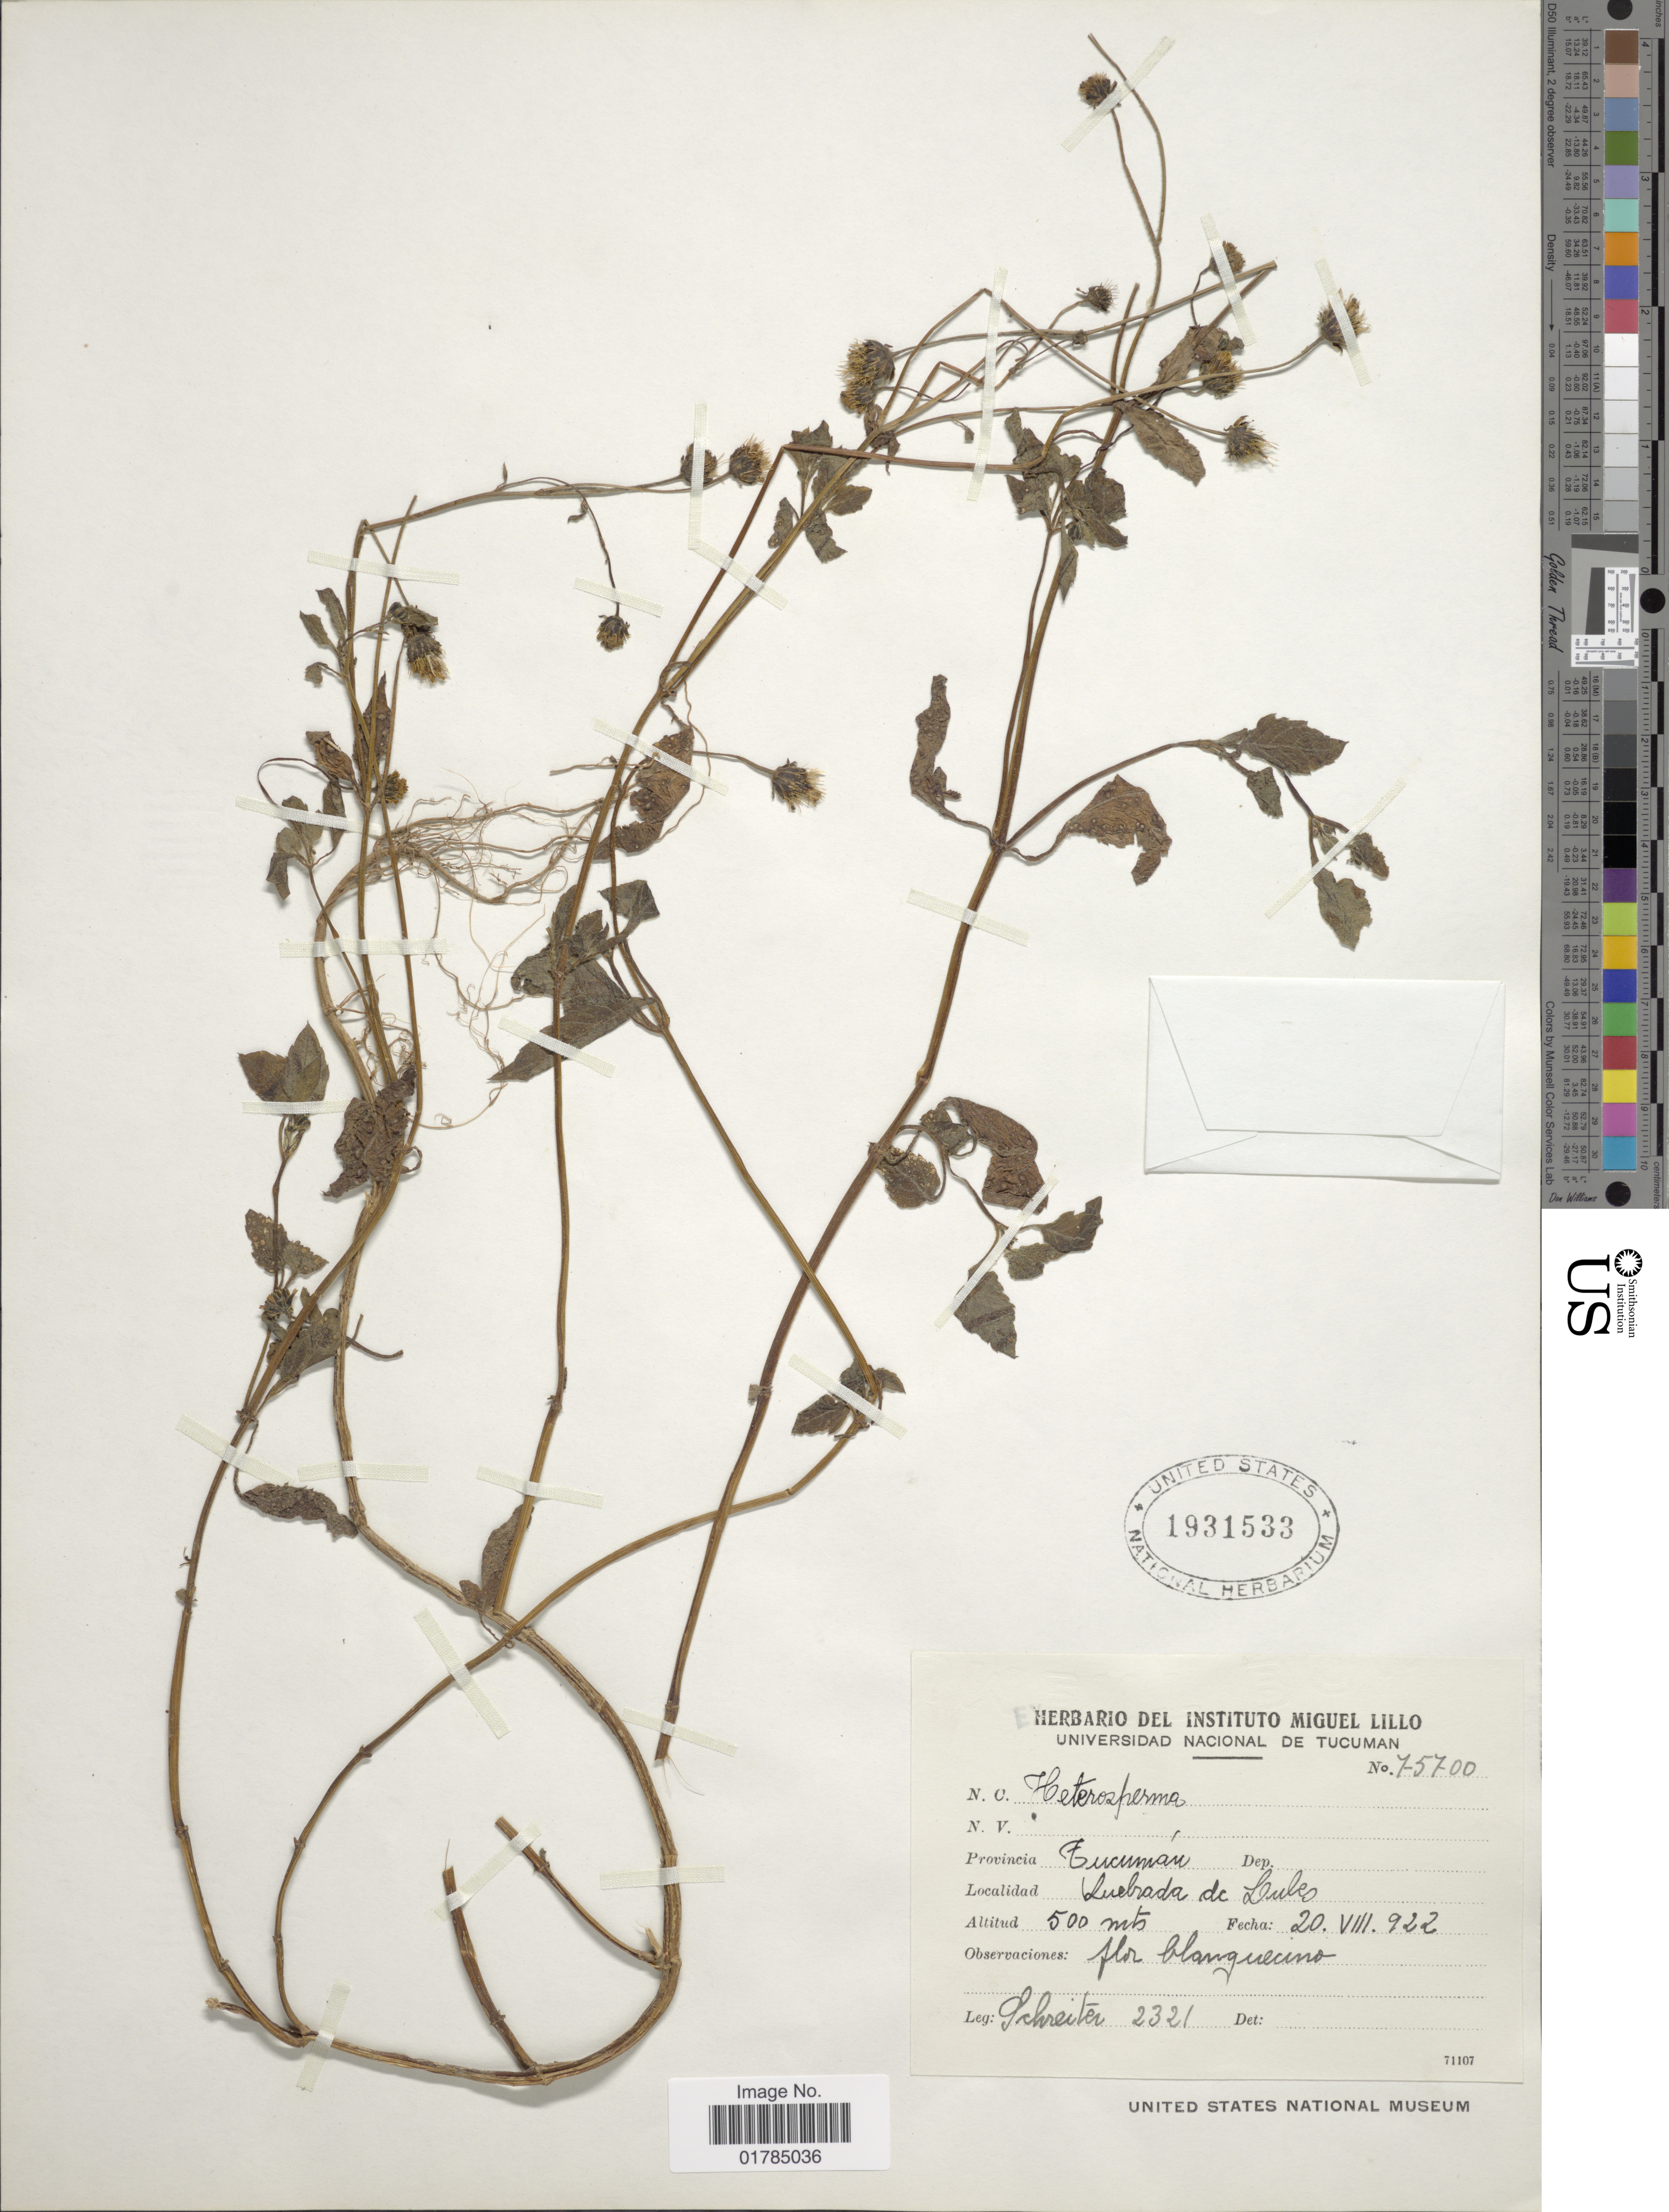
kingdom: Plantae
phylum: Tracheophyta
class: Magnoliopsida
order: Asterales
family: Asteraceae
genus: Heterosperma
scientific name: Heterosperma sp.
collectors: -. Schreiter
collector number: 2321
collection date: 1922-08-20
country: Argentina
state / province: Tucuman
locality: Quebrada de Lules.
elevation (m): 500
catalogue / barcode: US 1931533